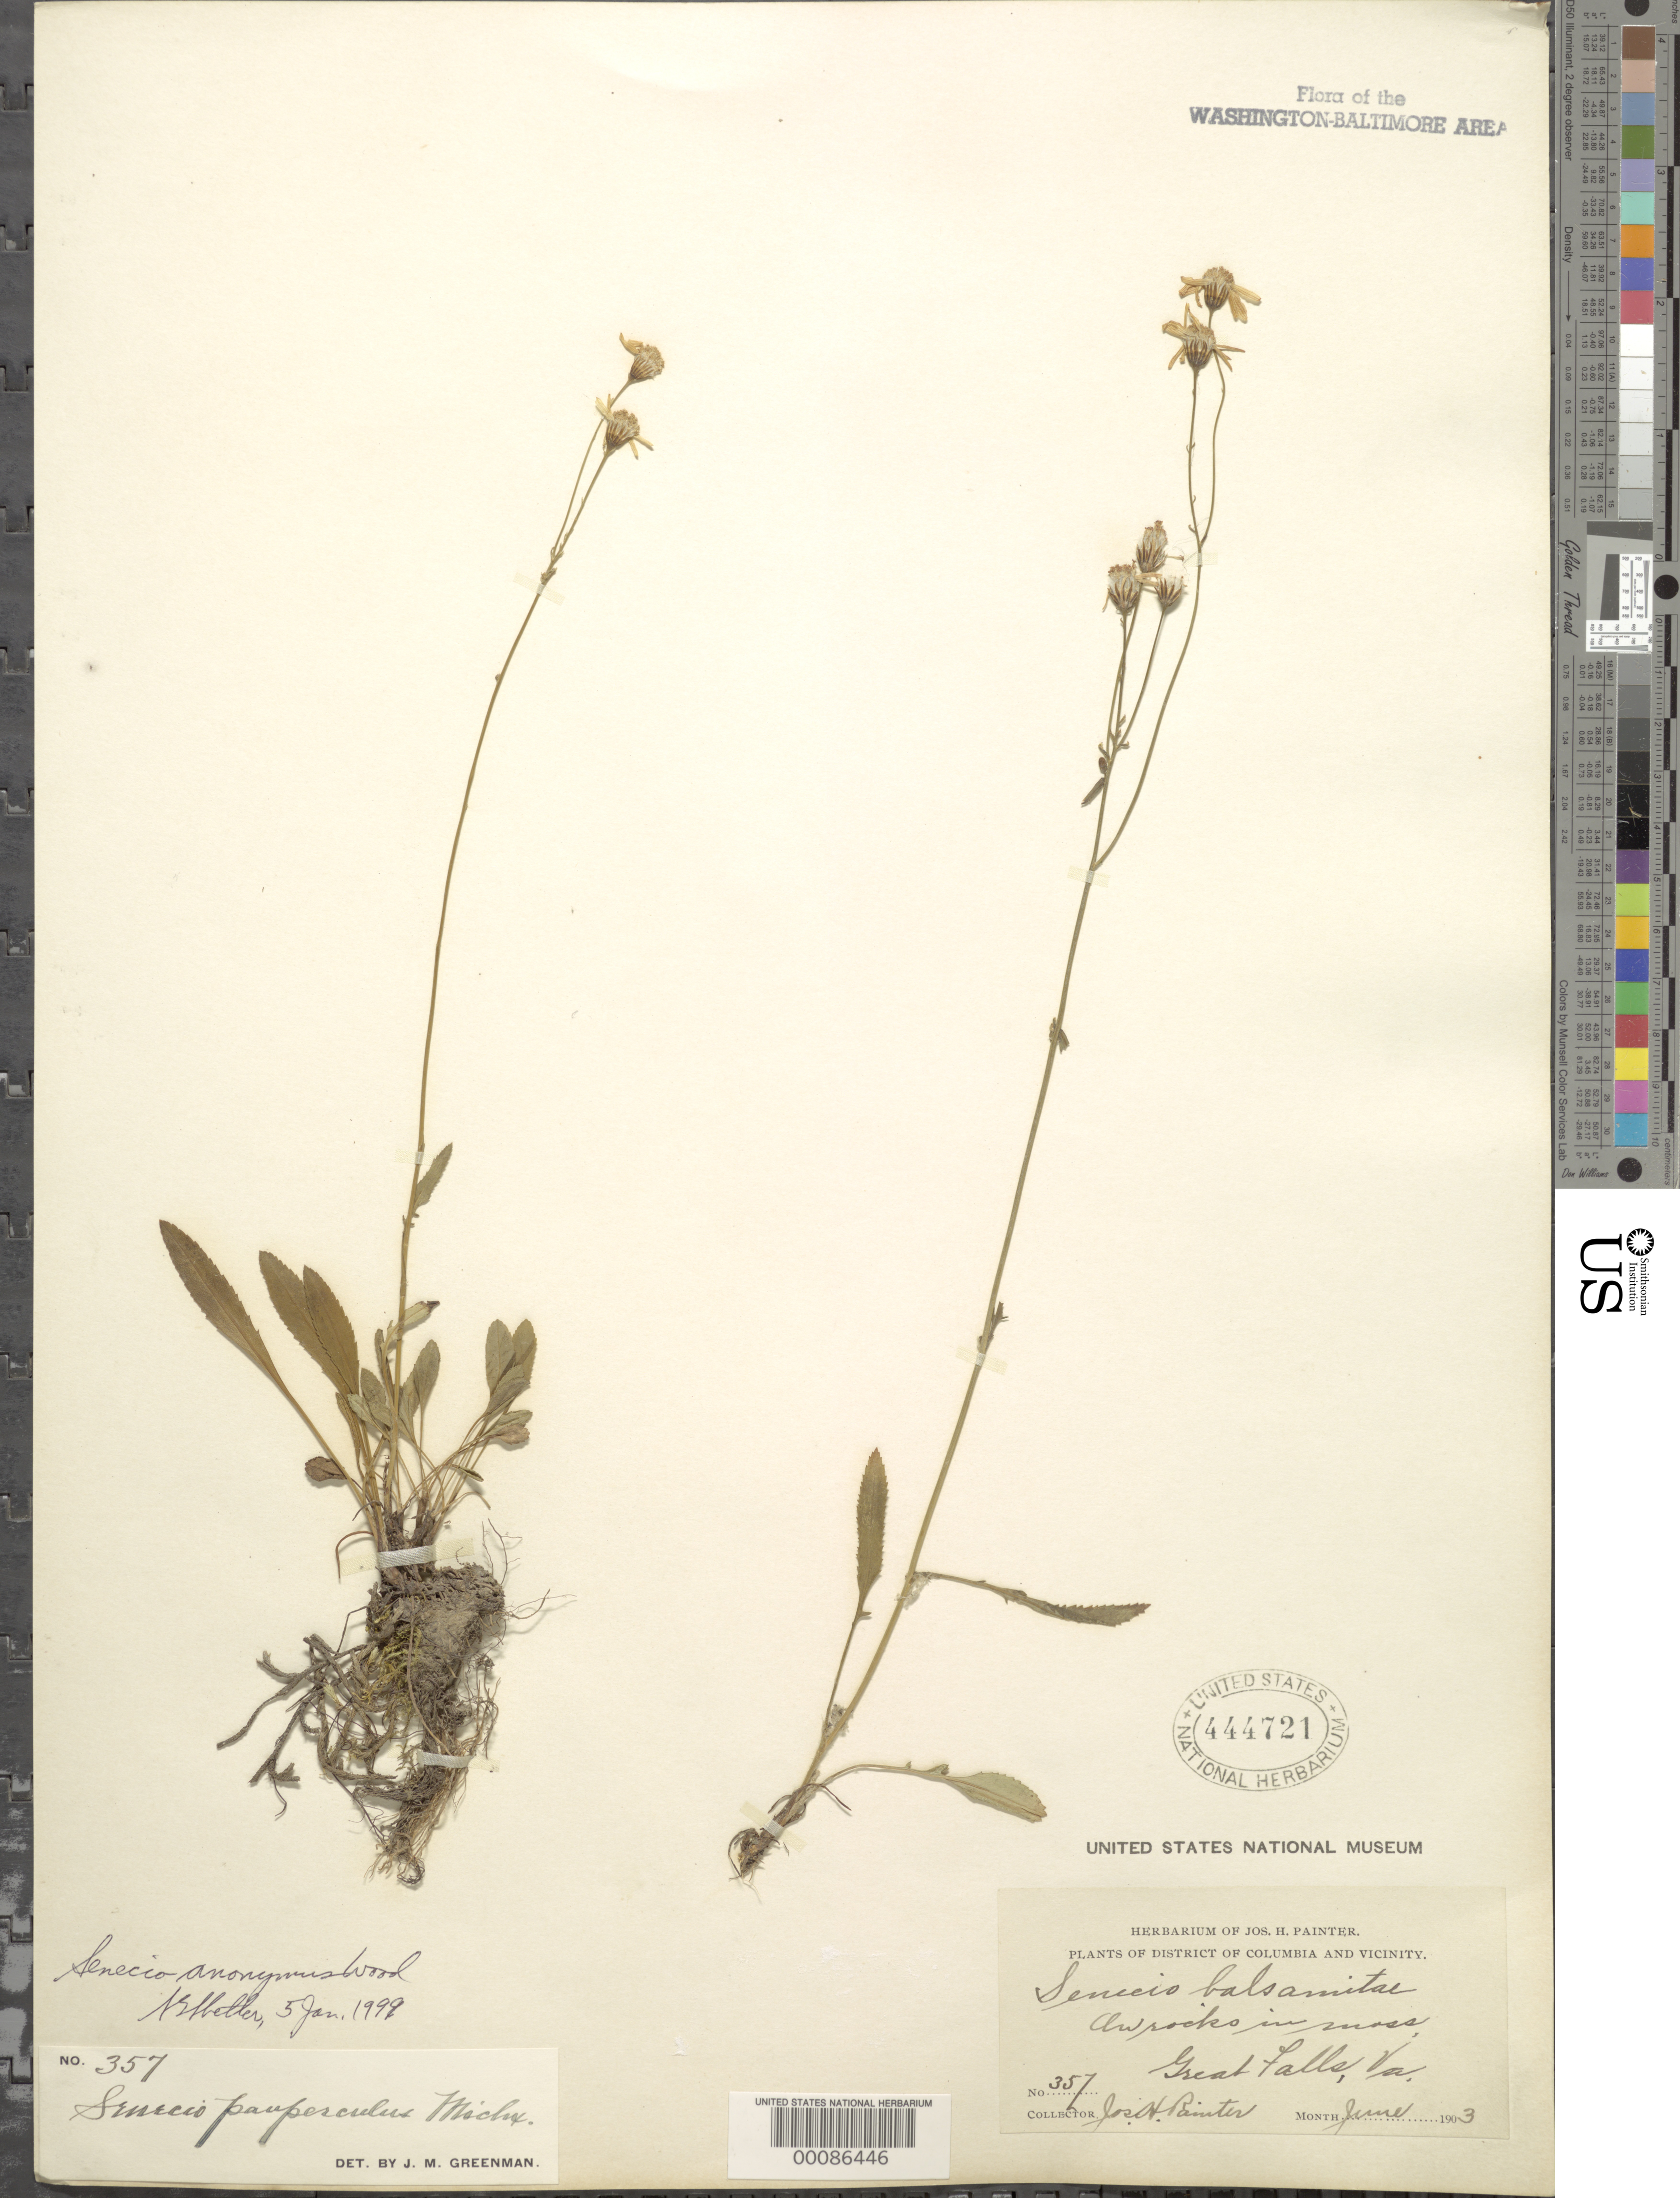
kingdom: Plantae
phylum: Tracheophyta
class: Magnoliopsida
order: Asterales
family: Asteraceae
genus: Packera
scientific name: Packera anonyma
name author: (Alph. Wood) W.A. Weber & Á. Löve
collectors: J. H. Painter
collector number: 357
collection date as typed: Jun 1903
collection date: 1903-06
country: United States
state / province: Virginia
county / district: Fairfax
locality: Great Falls C. & O. Canal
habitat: Rocks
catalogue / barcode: US 444721